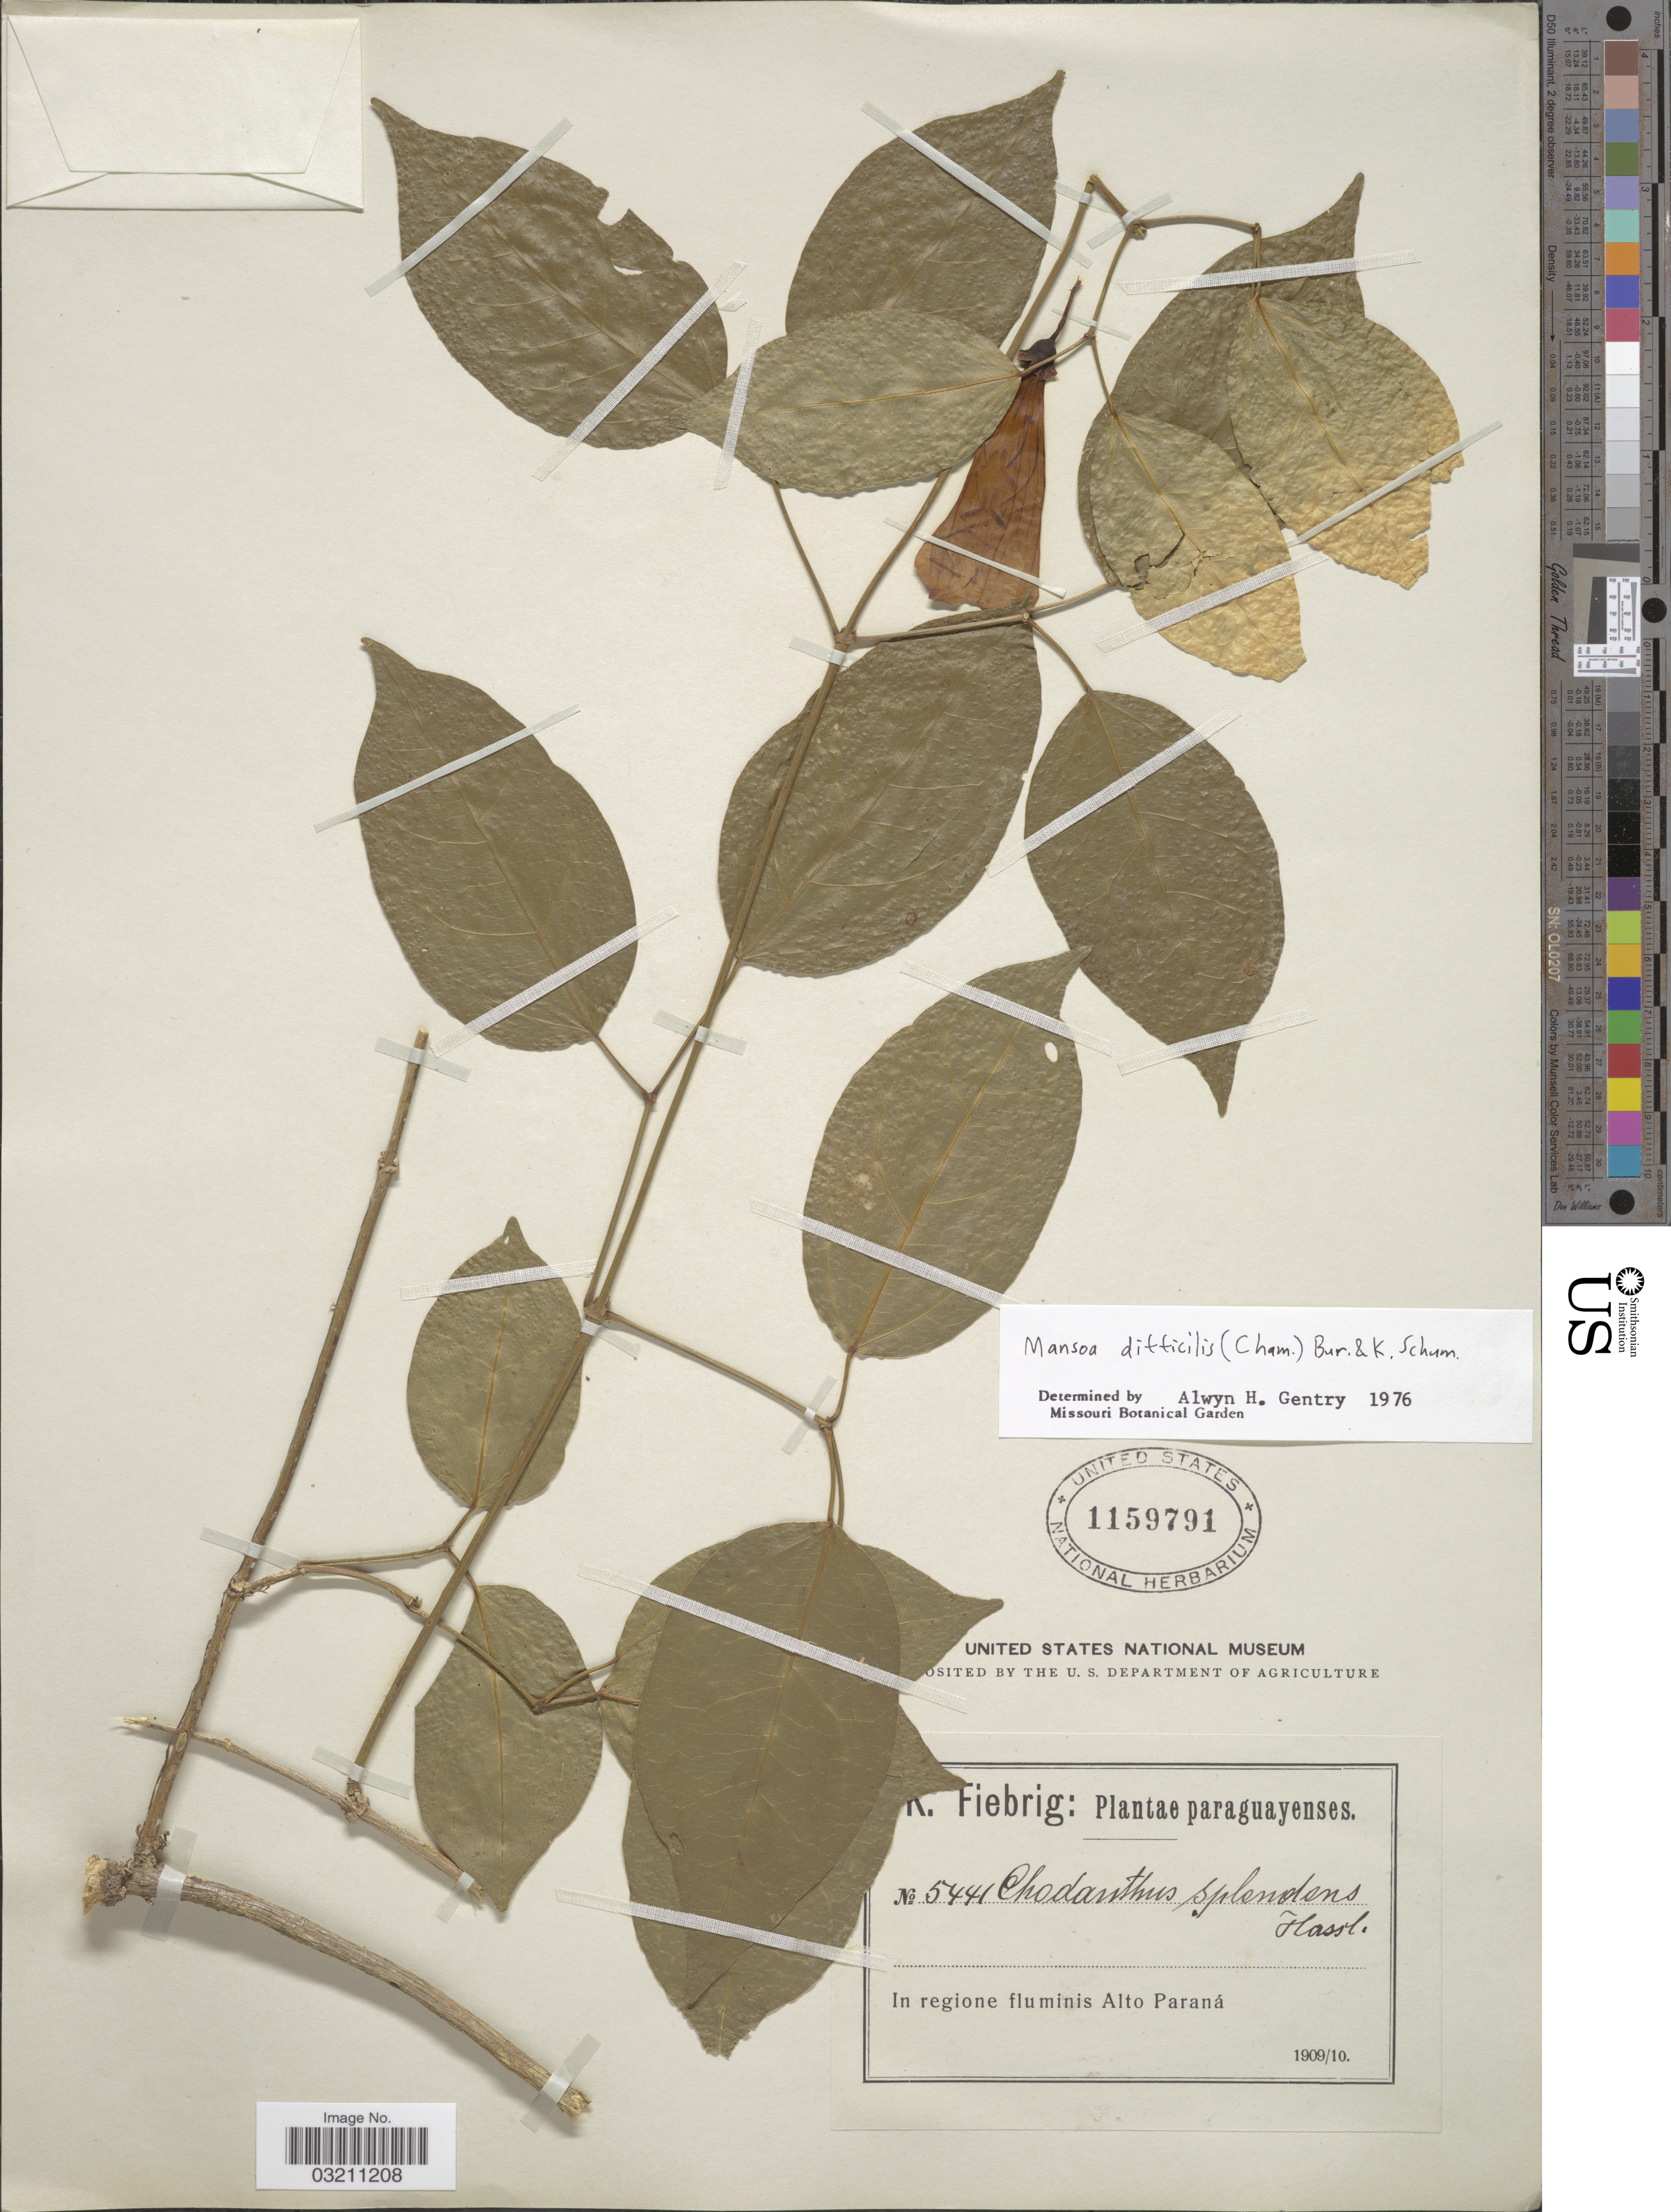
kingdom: Plantae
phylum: Tracheophyta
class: Magnoliopsida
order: Lamiales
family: Bignoniaceae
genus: Mansoa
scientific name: Mansoa difficilis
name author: (Cham.) Bureau & K. Schum.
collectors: K. Fiebrig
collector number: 5441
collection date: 1909/1910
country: Paraguay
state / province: Alto Parana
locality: In regione fluminis Alto Paraná.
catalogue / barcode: US 1159791